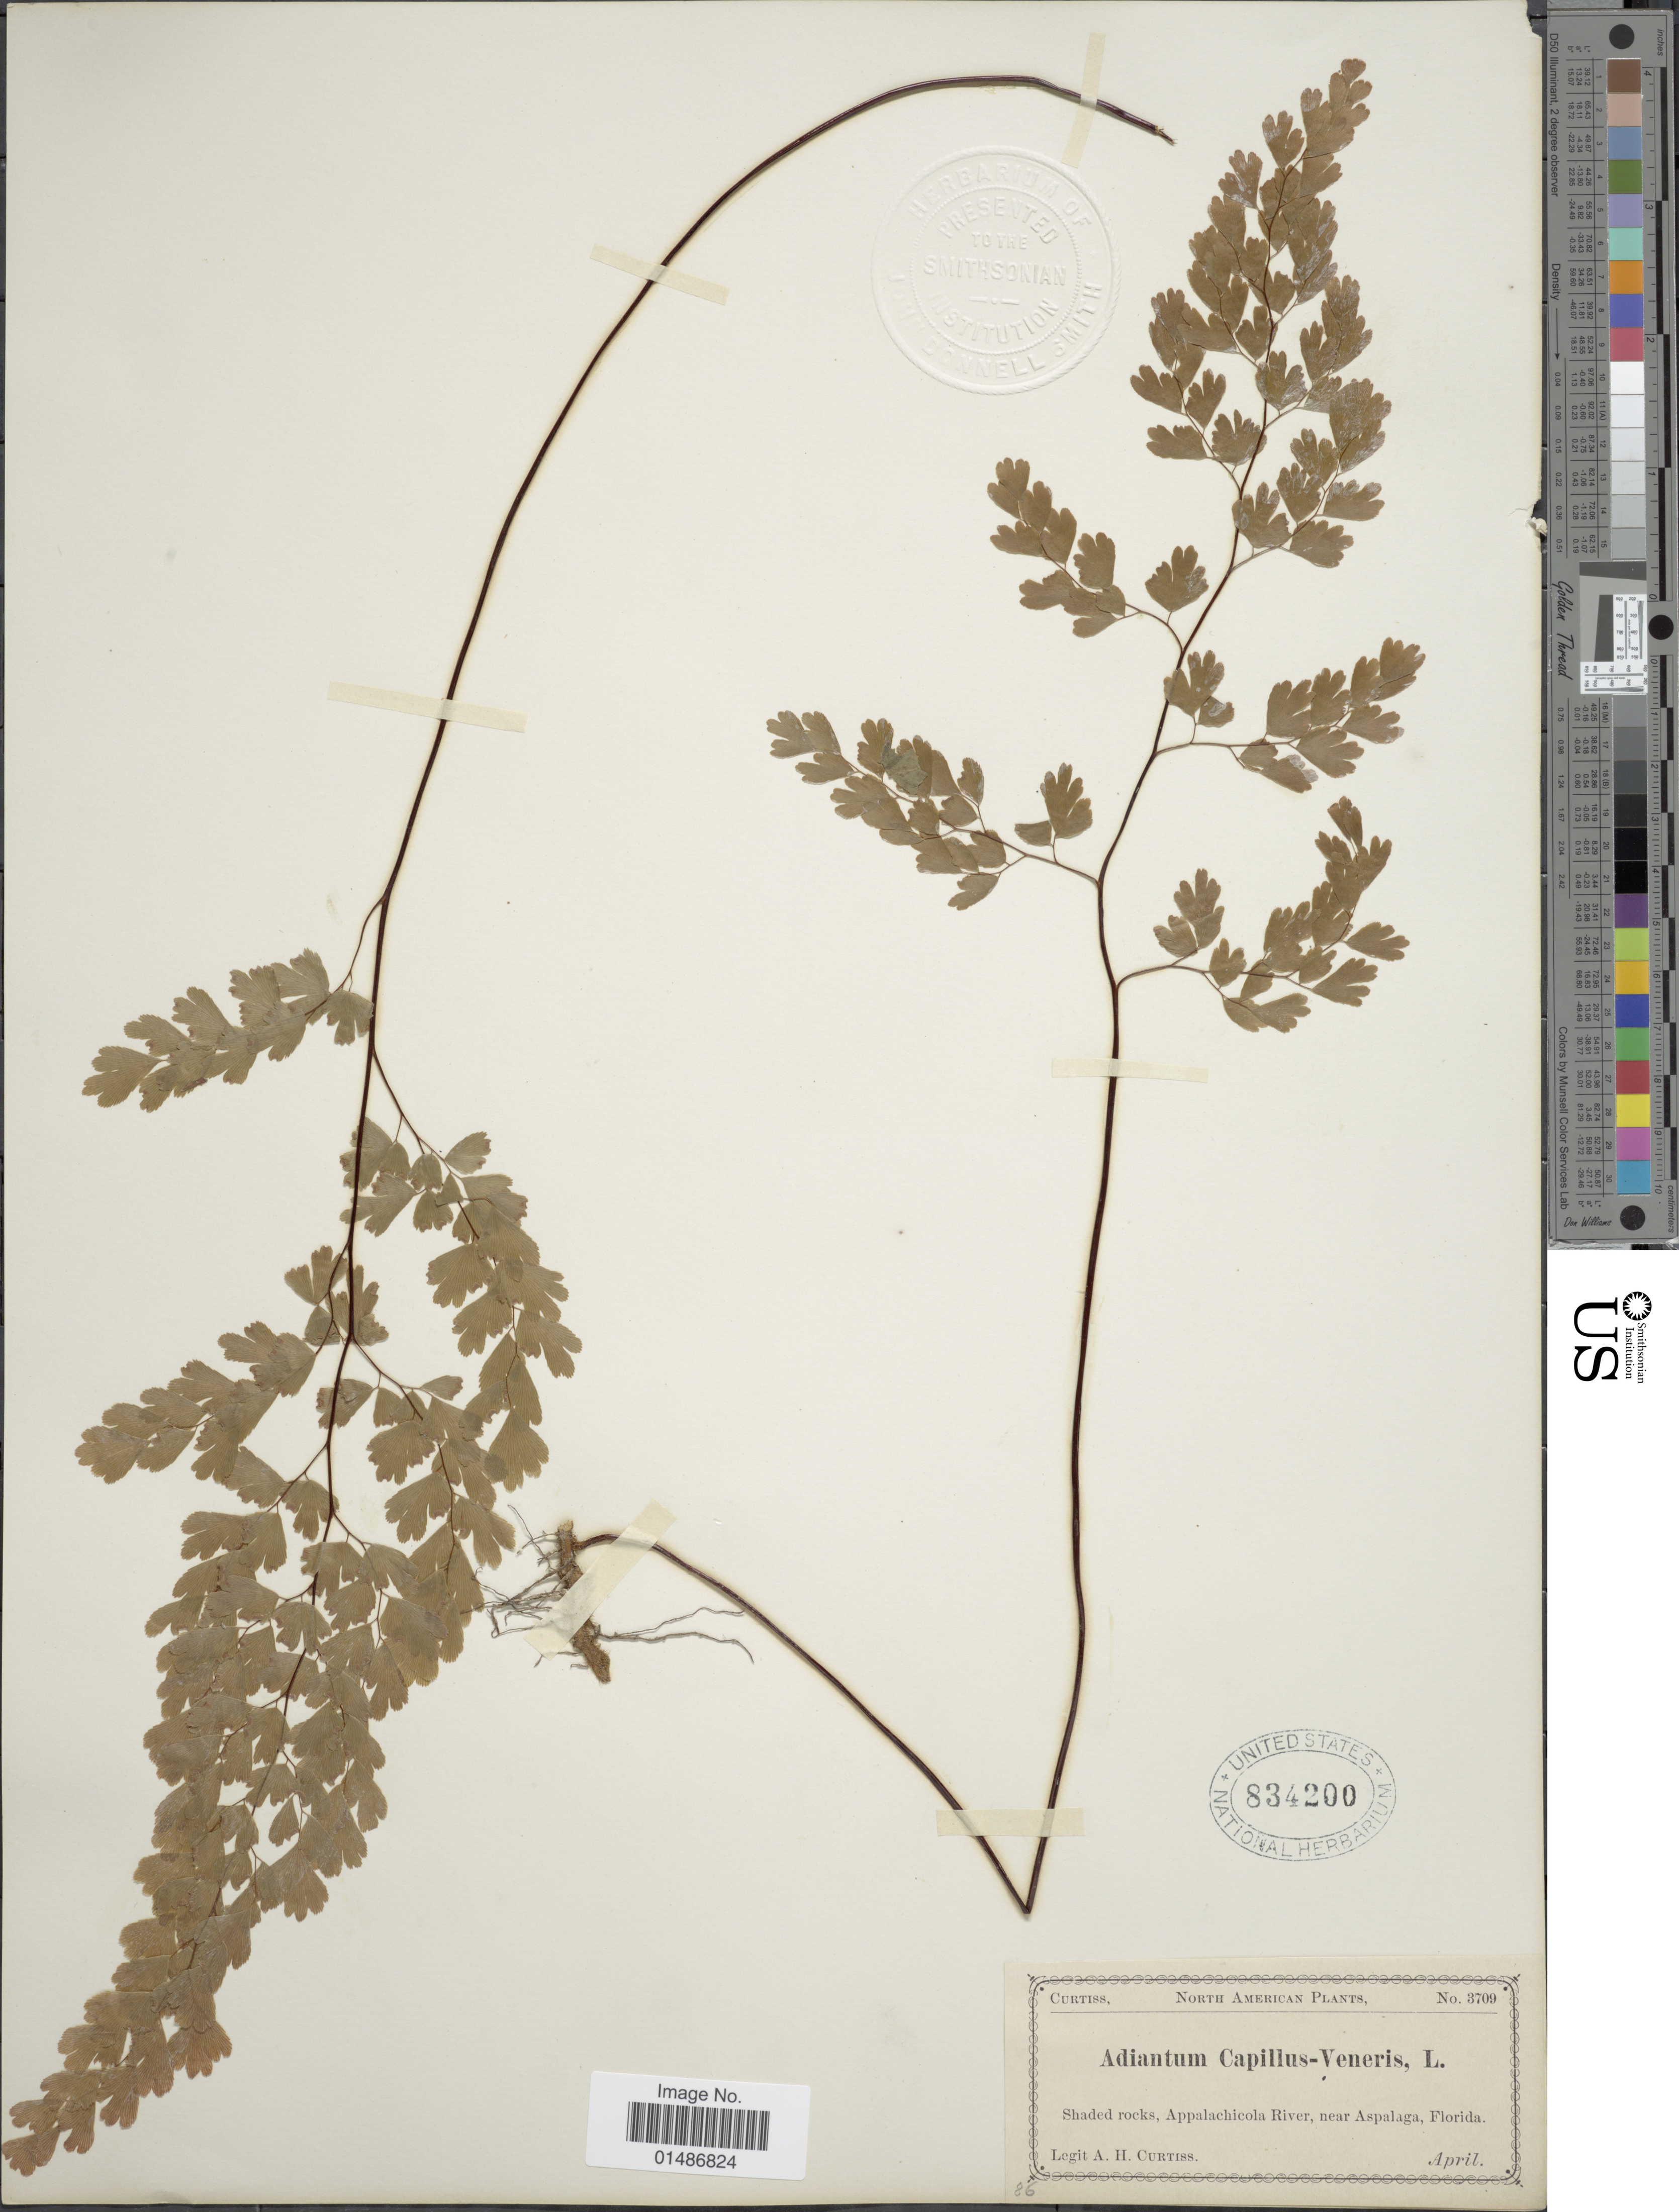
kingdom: Plantae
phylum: Tracheophyta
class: Polypodiopsida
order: Polypodiales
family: Pteridaceae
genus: Adiantum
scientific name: Adiantum capillus-veneris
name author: L.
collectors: A. H. Curtiss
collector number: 3709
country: United States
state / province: Florida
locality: North American Plants. Shaded rocks, Appalachicola River, near Aspalaga.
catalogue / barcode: US 834200